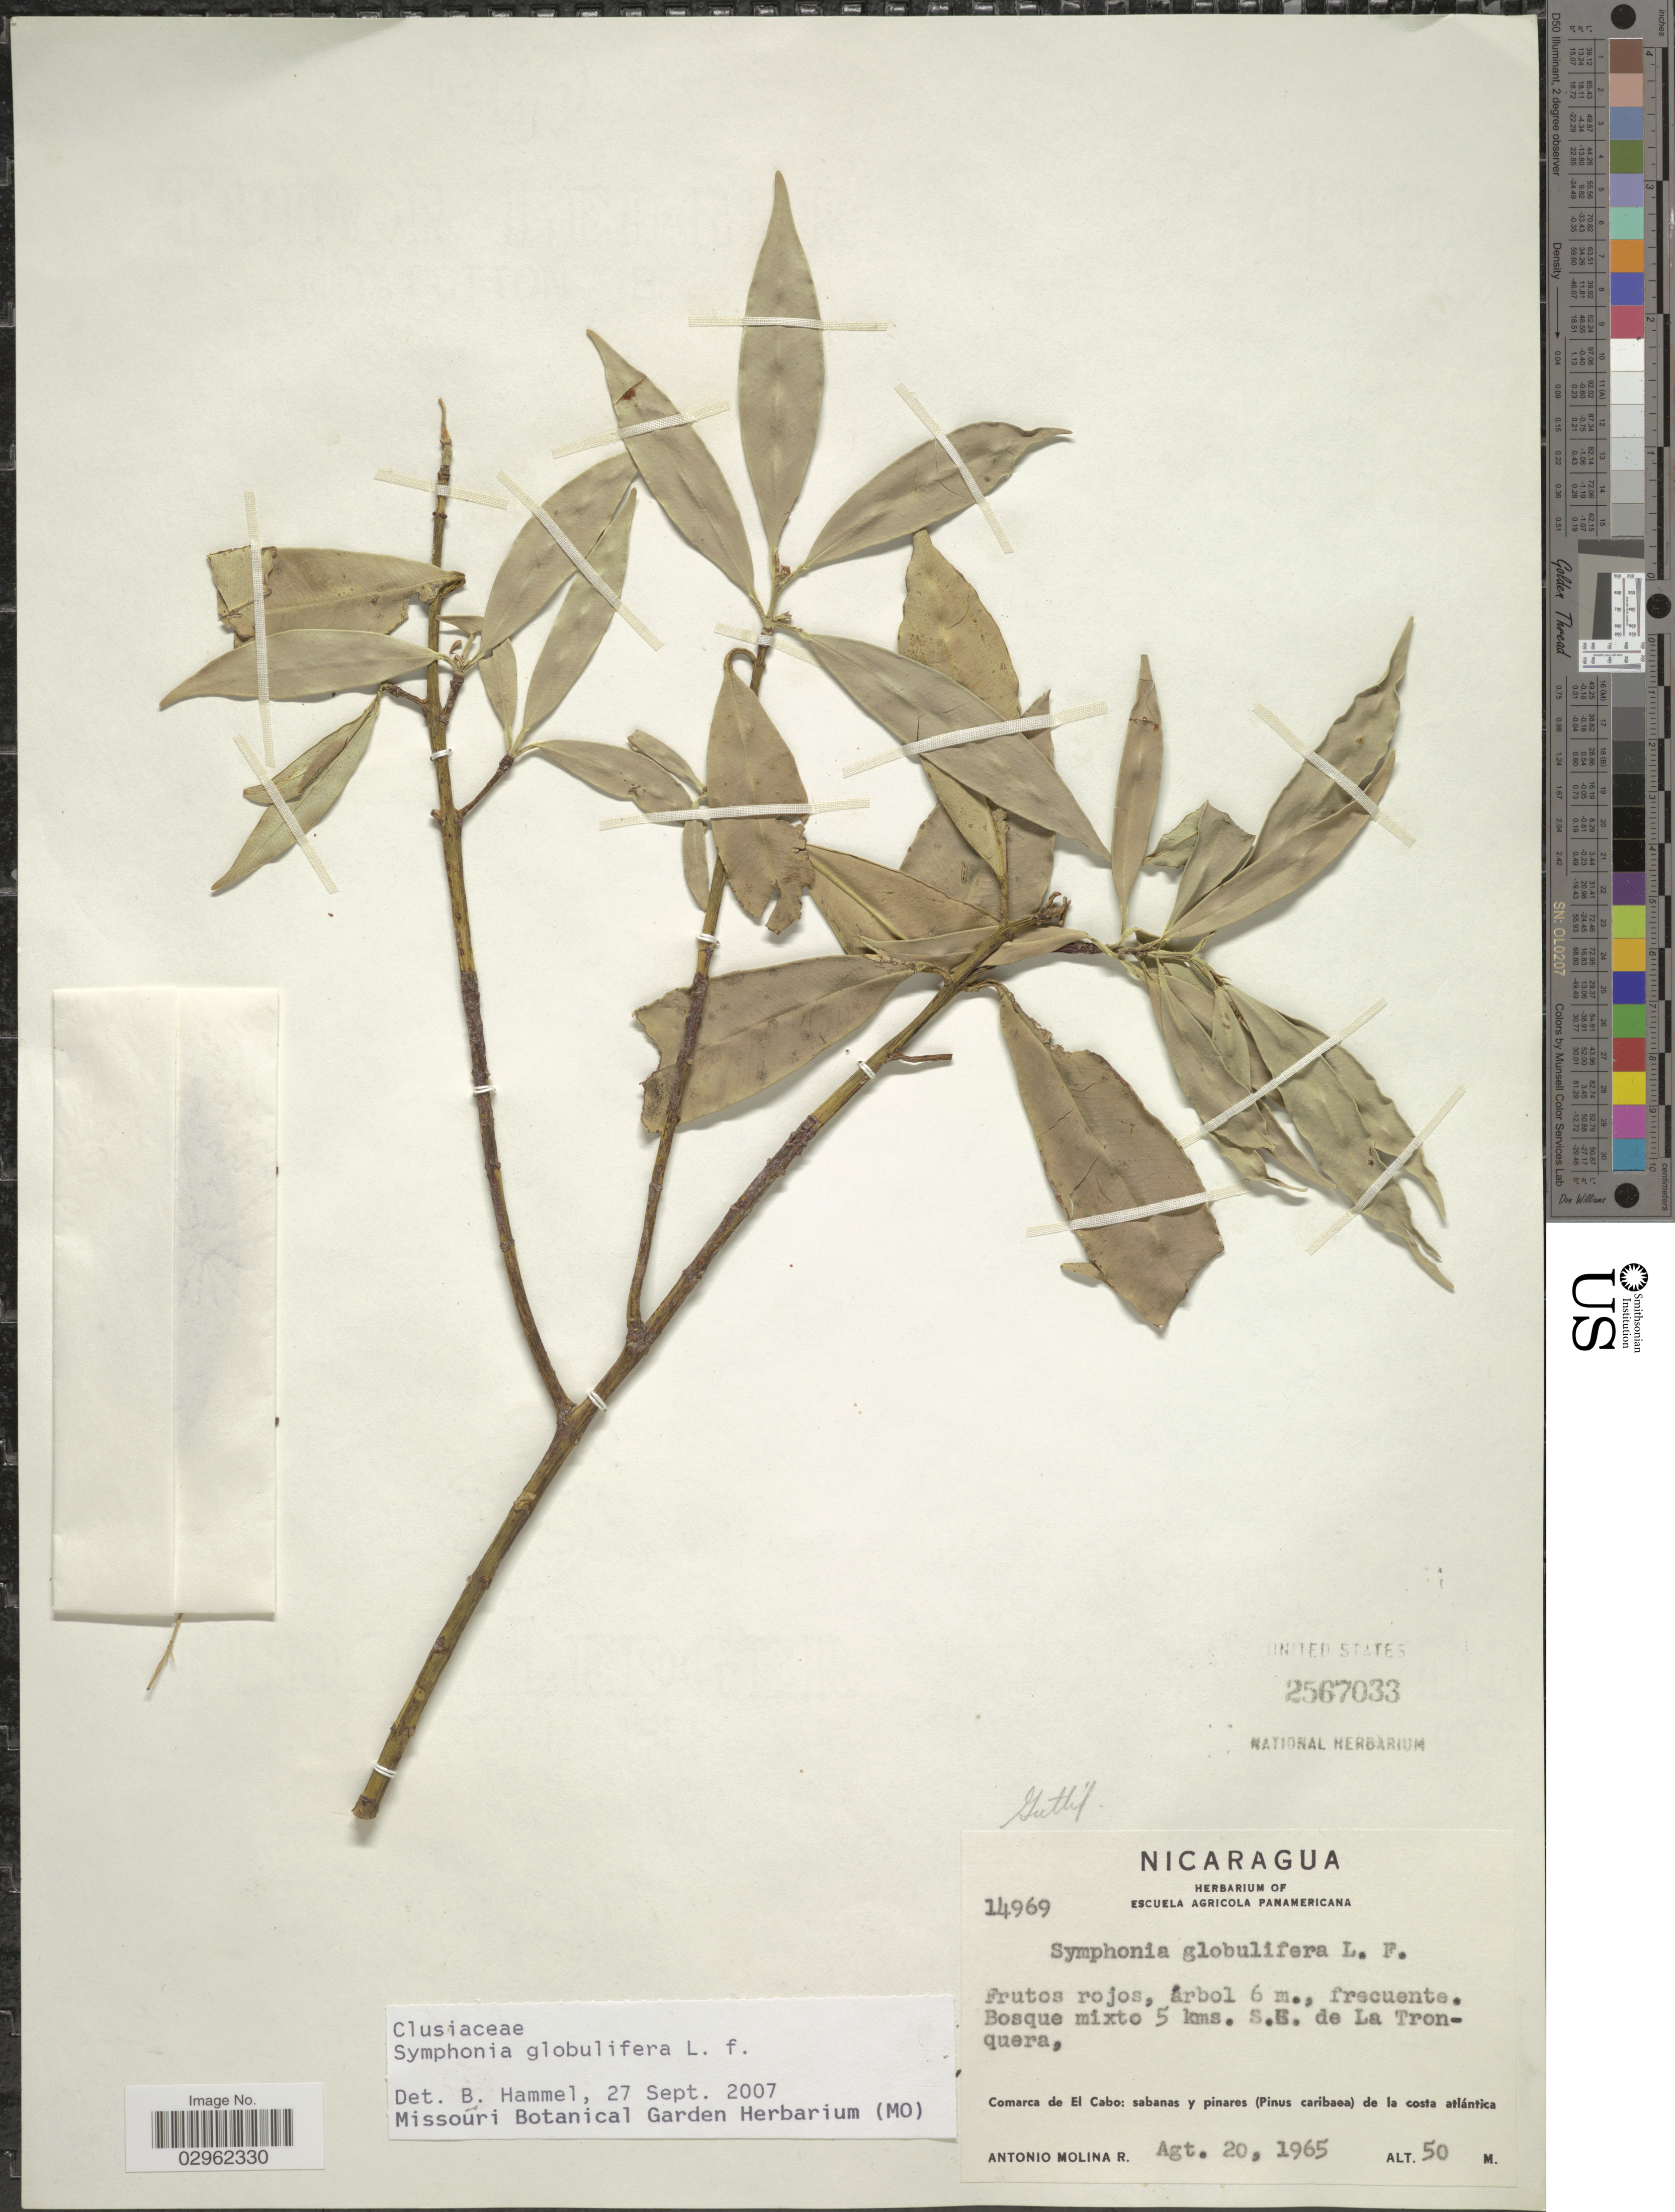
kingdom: Plantae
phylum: Tracheophyta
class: Magnoliopsida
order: Malpighiales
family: Clusiaceae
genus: Symphonia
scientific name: Symphonia globulifera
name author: L. f.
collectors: A. Molina R.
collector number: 14969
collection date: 1965-08-20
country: Nicaragua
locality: Bosque mixto 5 kms. S.E. de La Tronquera, Comarca de El Cabo: sabanas y pinares (Pinus caribaea) de la costa atlántica.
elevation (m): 50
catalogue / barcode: US 2567033